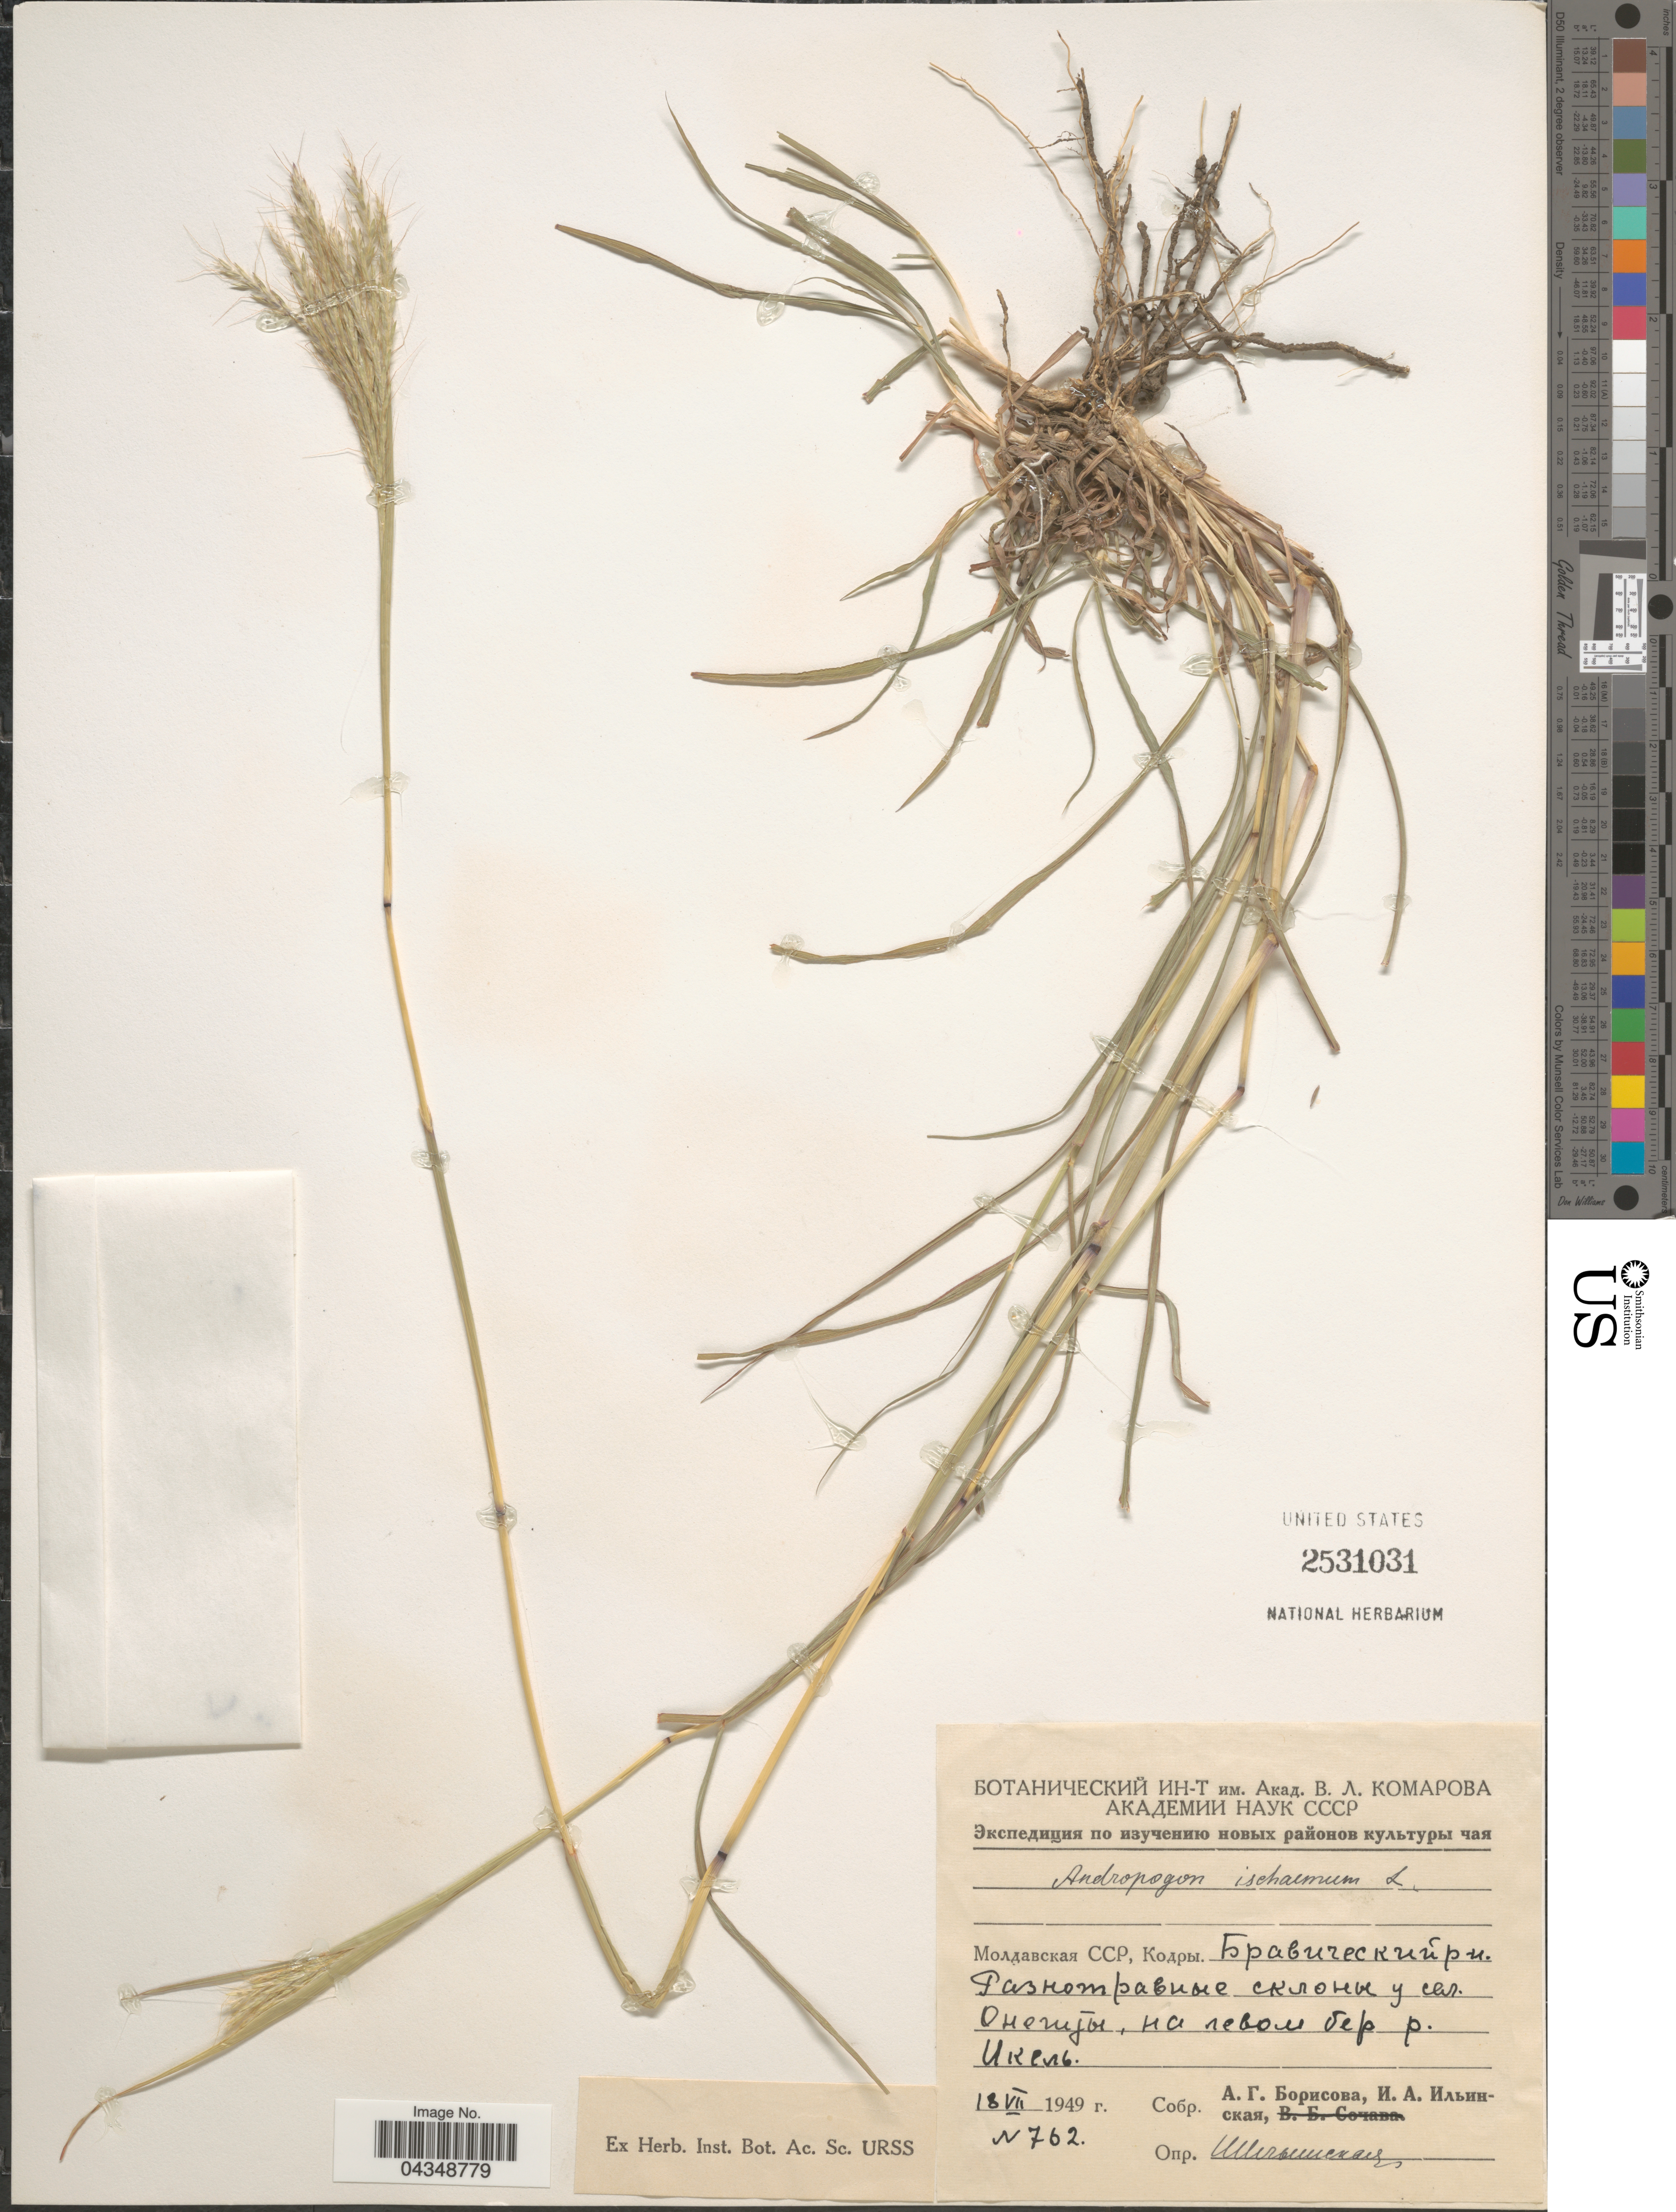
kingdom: Plantae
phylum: Tracheophyta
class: Liliopsida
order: Poales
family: Poaceae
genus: Bothriochloa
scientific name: Bothriochloa ischaemum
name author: (L.) Keng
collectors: A. Borisova & I. Ilinskaya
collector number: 762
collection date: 1949-07-18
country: Moldova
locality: Kodry, near village Oneshty, left shore of river Ikel.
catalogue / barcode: US 2531031